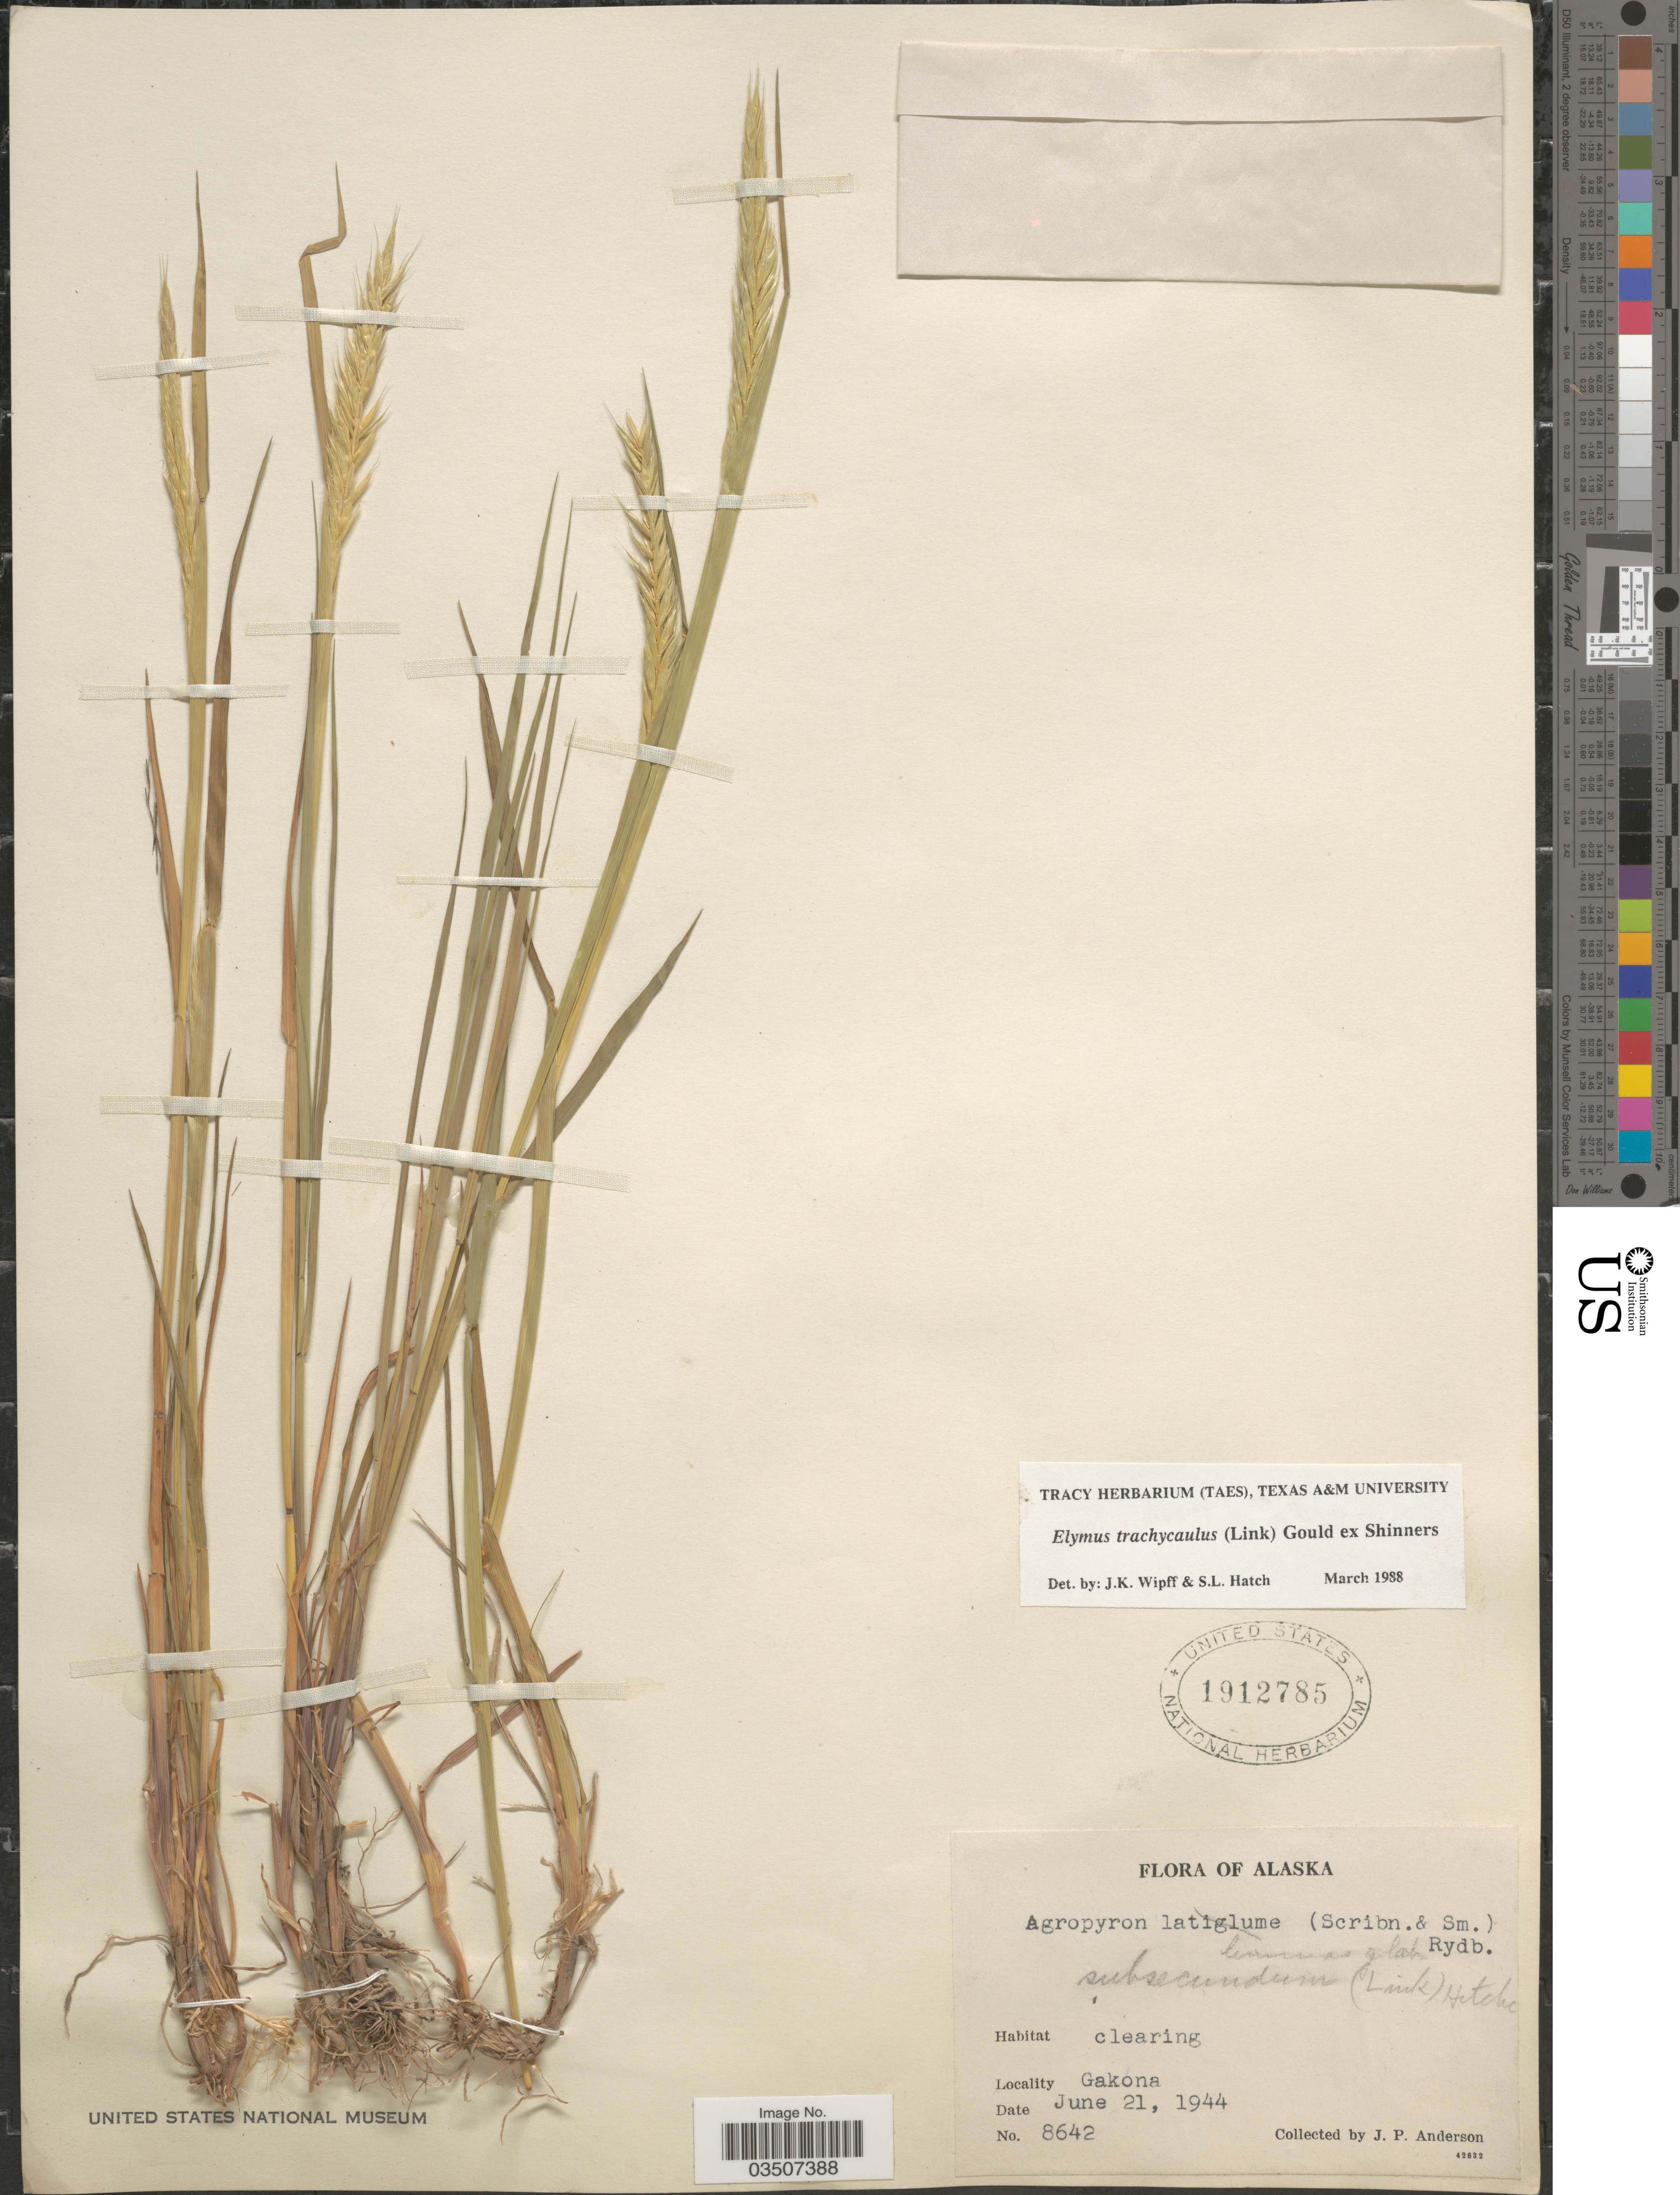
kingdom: Plantae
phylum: Tracheophyta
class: Liliopsida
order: Poales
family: Poaceae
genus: Elymus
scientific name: Elymus trachycaulus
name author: (Link) Gould ex Shinners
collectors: J. P. Anderson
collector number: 8642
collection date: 1944-06-21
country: United States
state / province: Alaska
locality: Clearing. Gakona.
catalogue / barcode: US 1912785